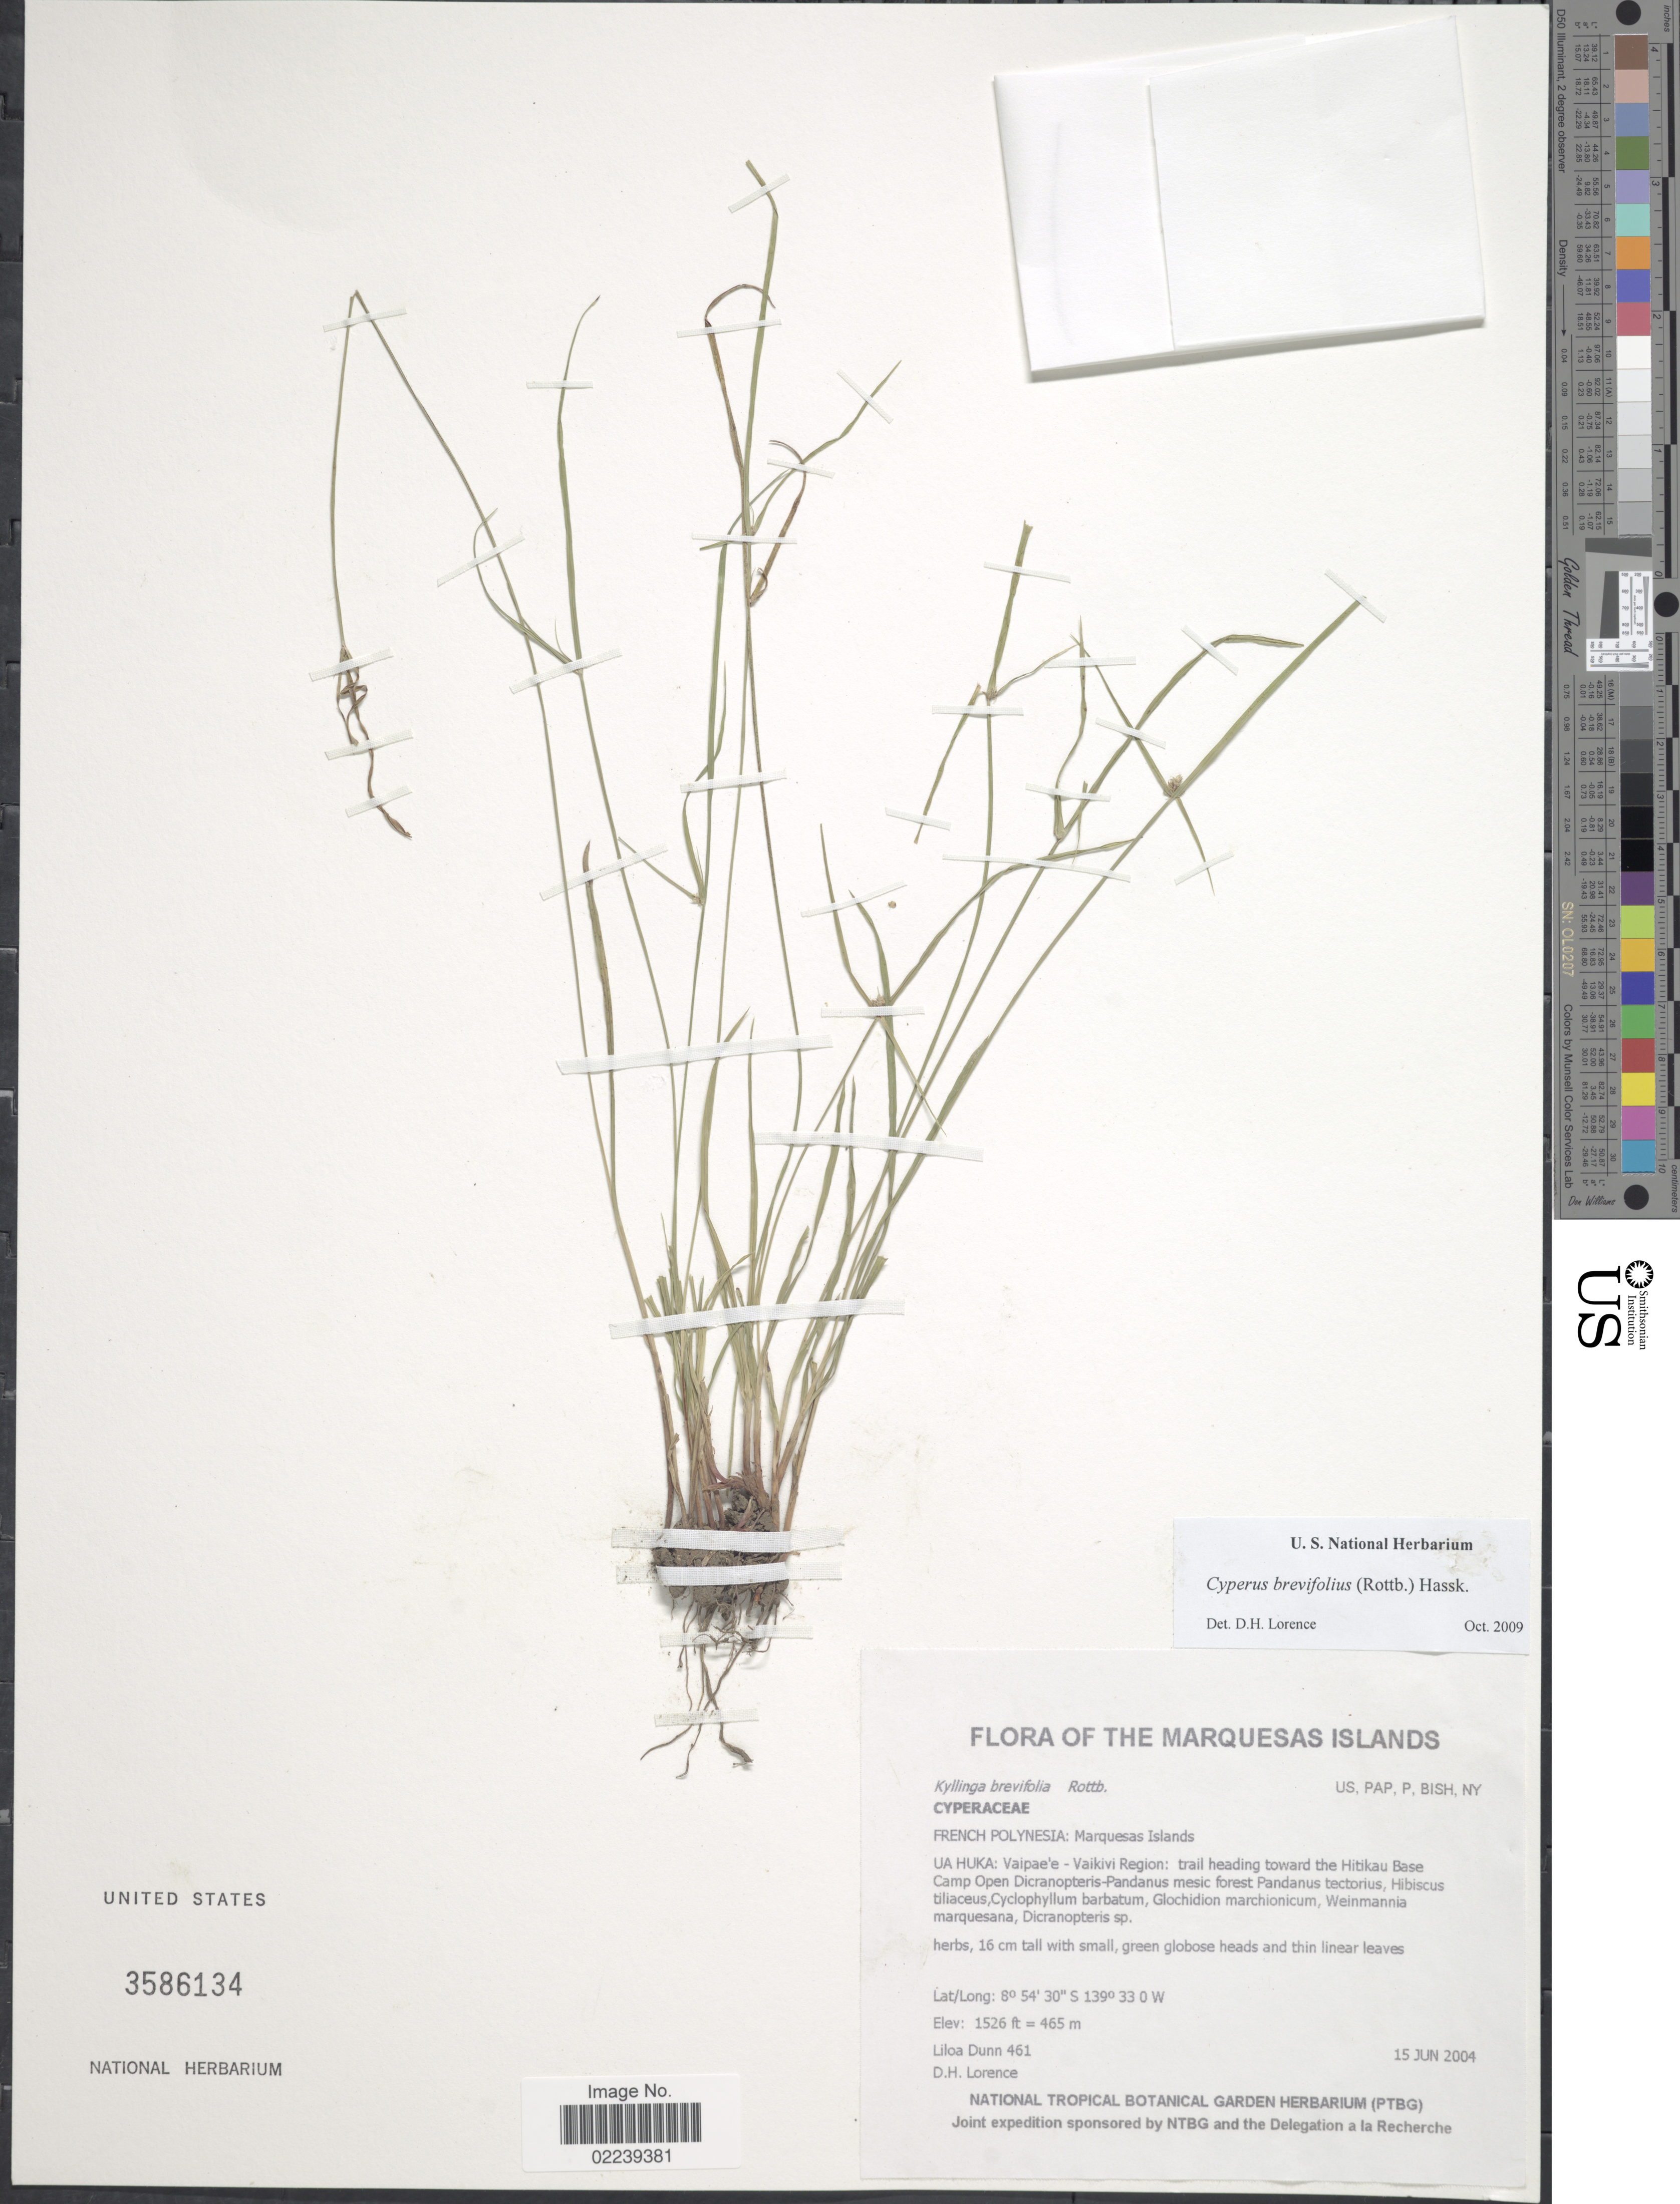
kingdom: Plantae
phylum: Tracheophyta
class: Liliopsida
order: Poales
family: Cyperaceae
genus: Cyperus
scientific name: Cyperus brevifolius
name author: (Rottb.) Hassk.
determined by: Lorence, David H., (PTBG), National Tropical Botanical Garden (UNITED STATES)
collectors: L. Dunn & D. Lorence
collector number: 461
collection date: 2004-06-15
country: French Polynesia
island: Ua Huka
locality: Vaipae'e - Vaikivi Region: trail heading toward the Hitikau Base Camp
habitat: Open Dicranopteris-Pandanus mesic forest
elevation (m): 465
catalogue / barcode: US 3586134